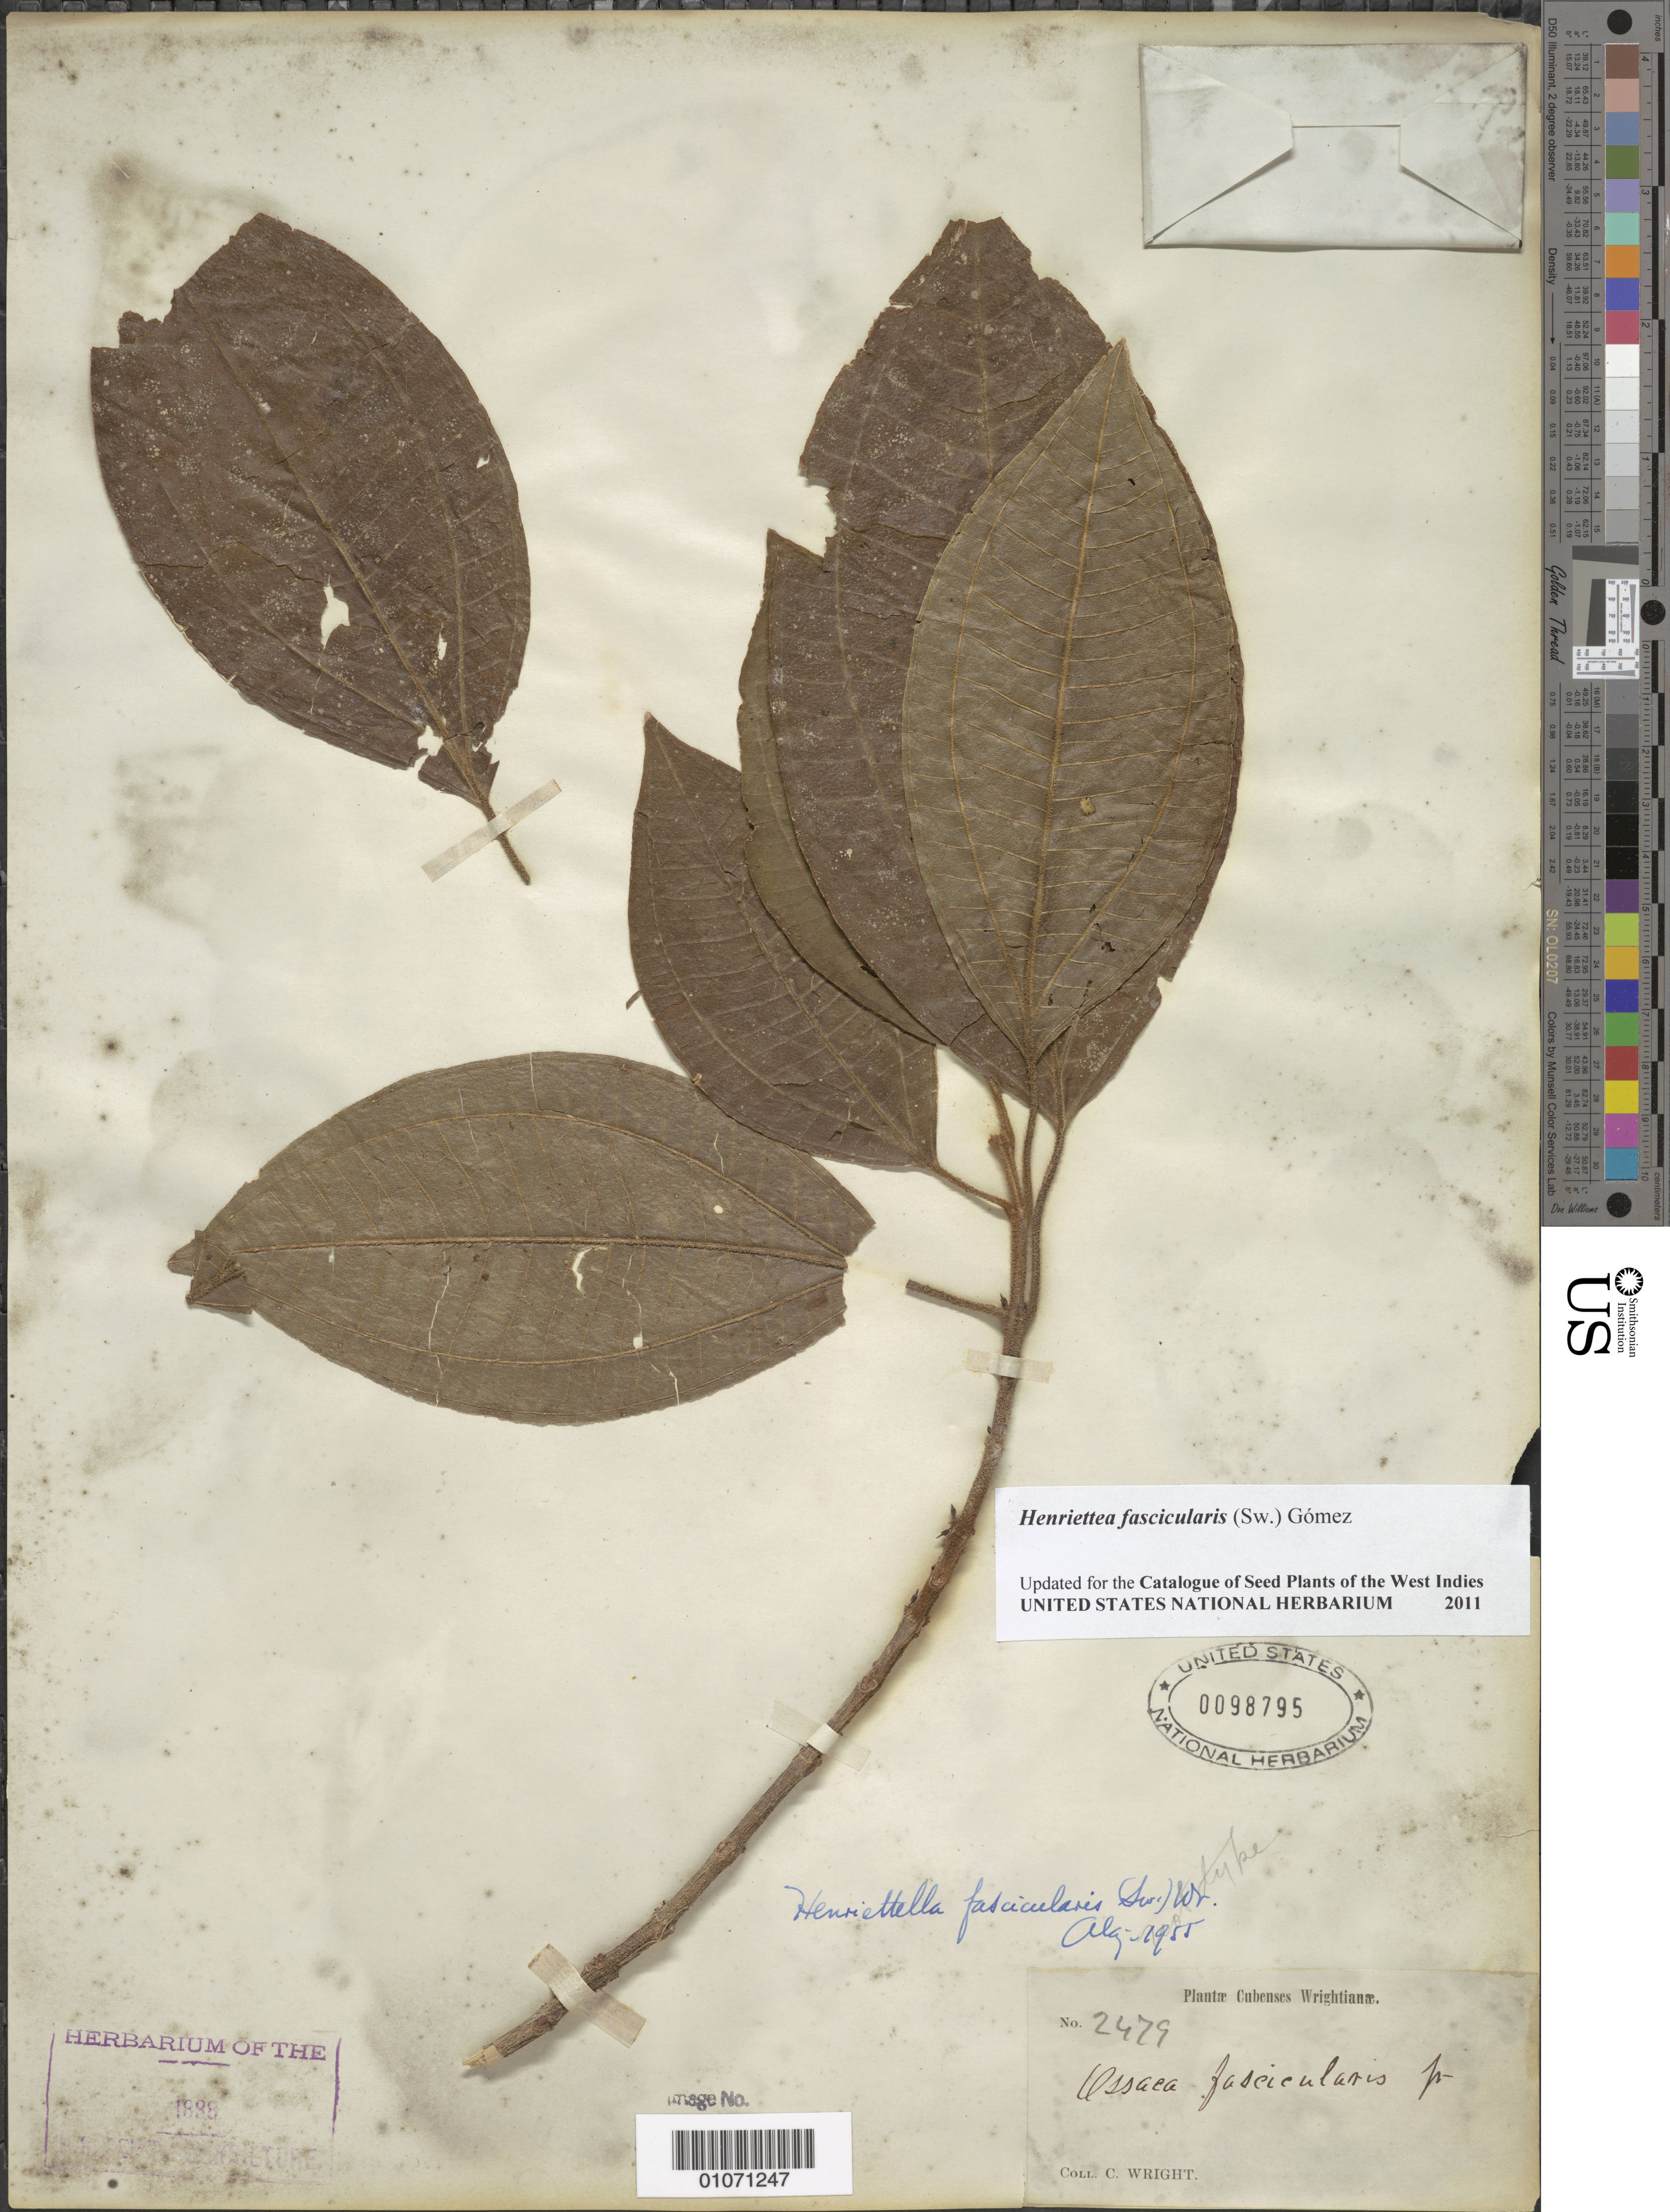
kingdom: Plantae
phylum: Tracheophyta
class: Magnoliopsida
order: Myrtales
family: Melastomataceae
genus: Henriettea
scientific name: Henriettea fascicularis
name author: (Sw.) M. Gómez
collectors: C. Wright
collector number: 2479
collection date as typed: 1800 to 1899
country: Cuba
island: Cuba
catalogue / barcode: US 98795